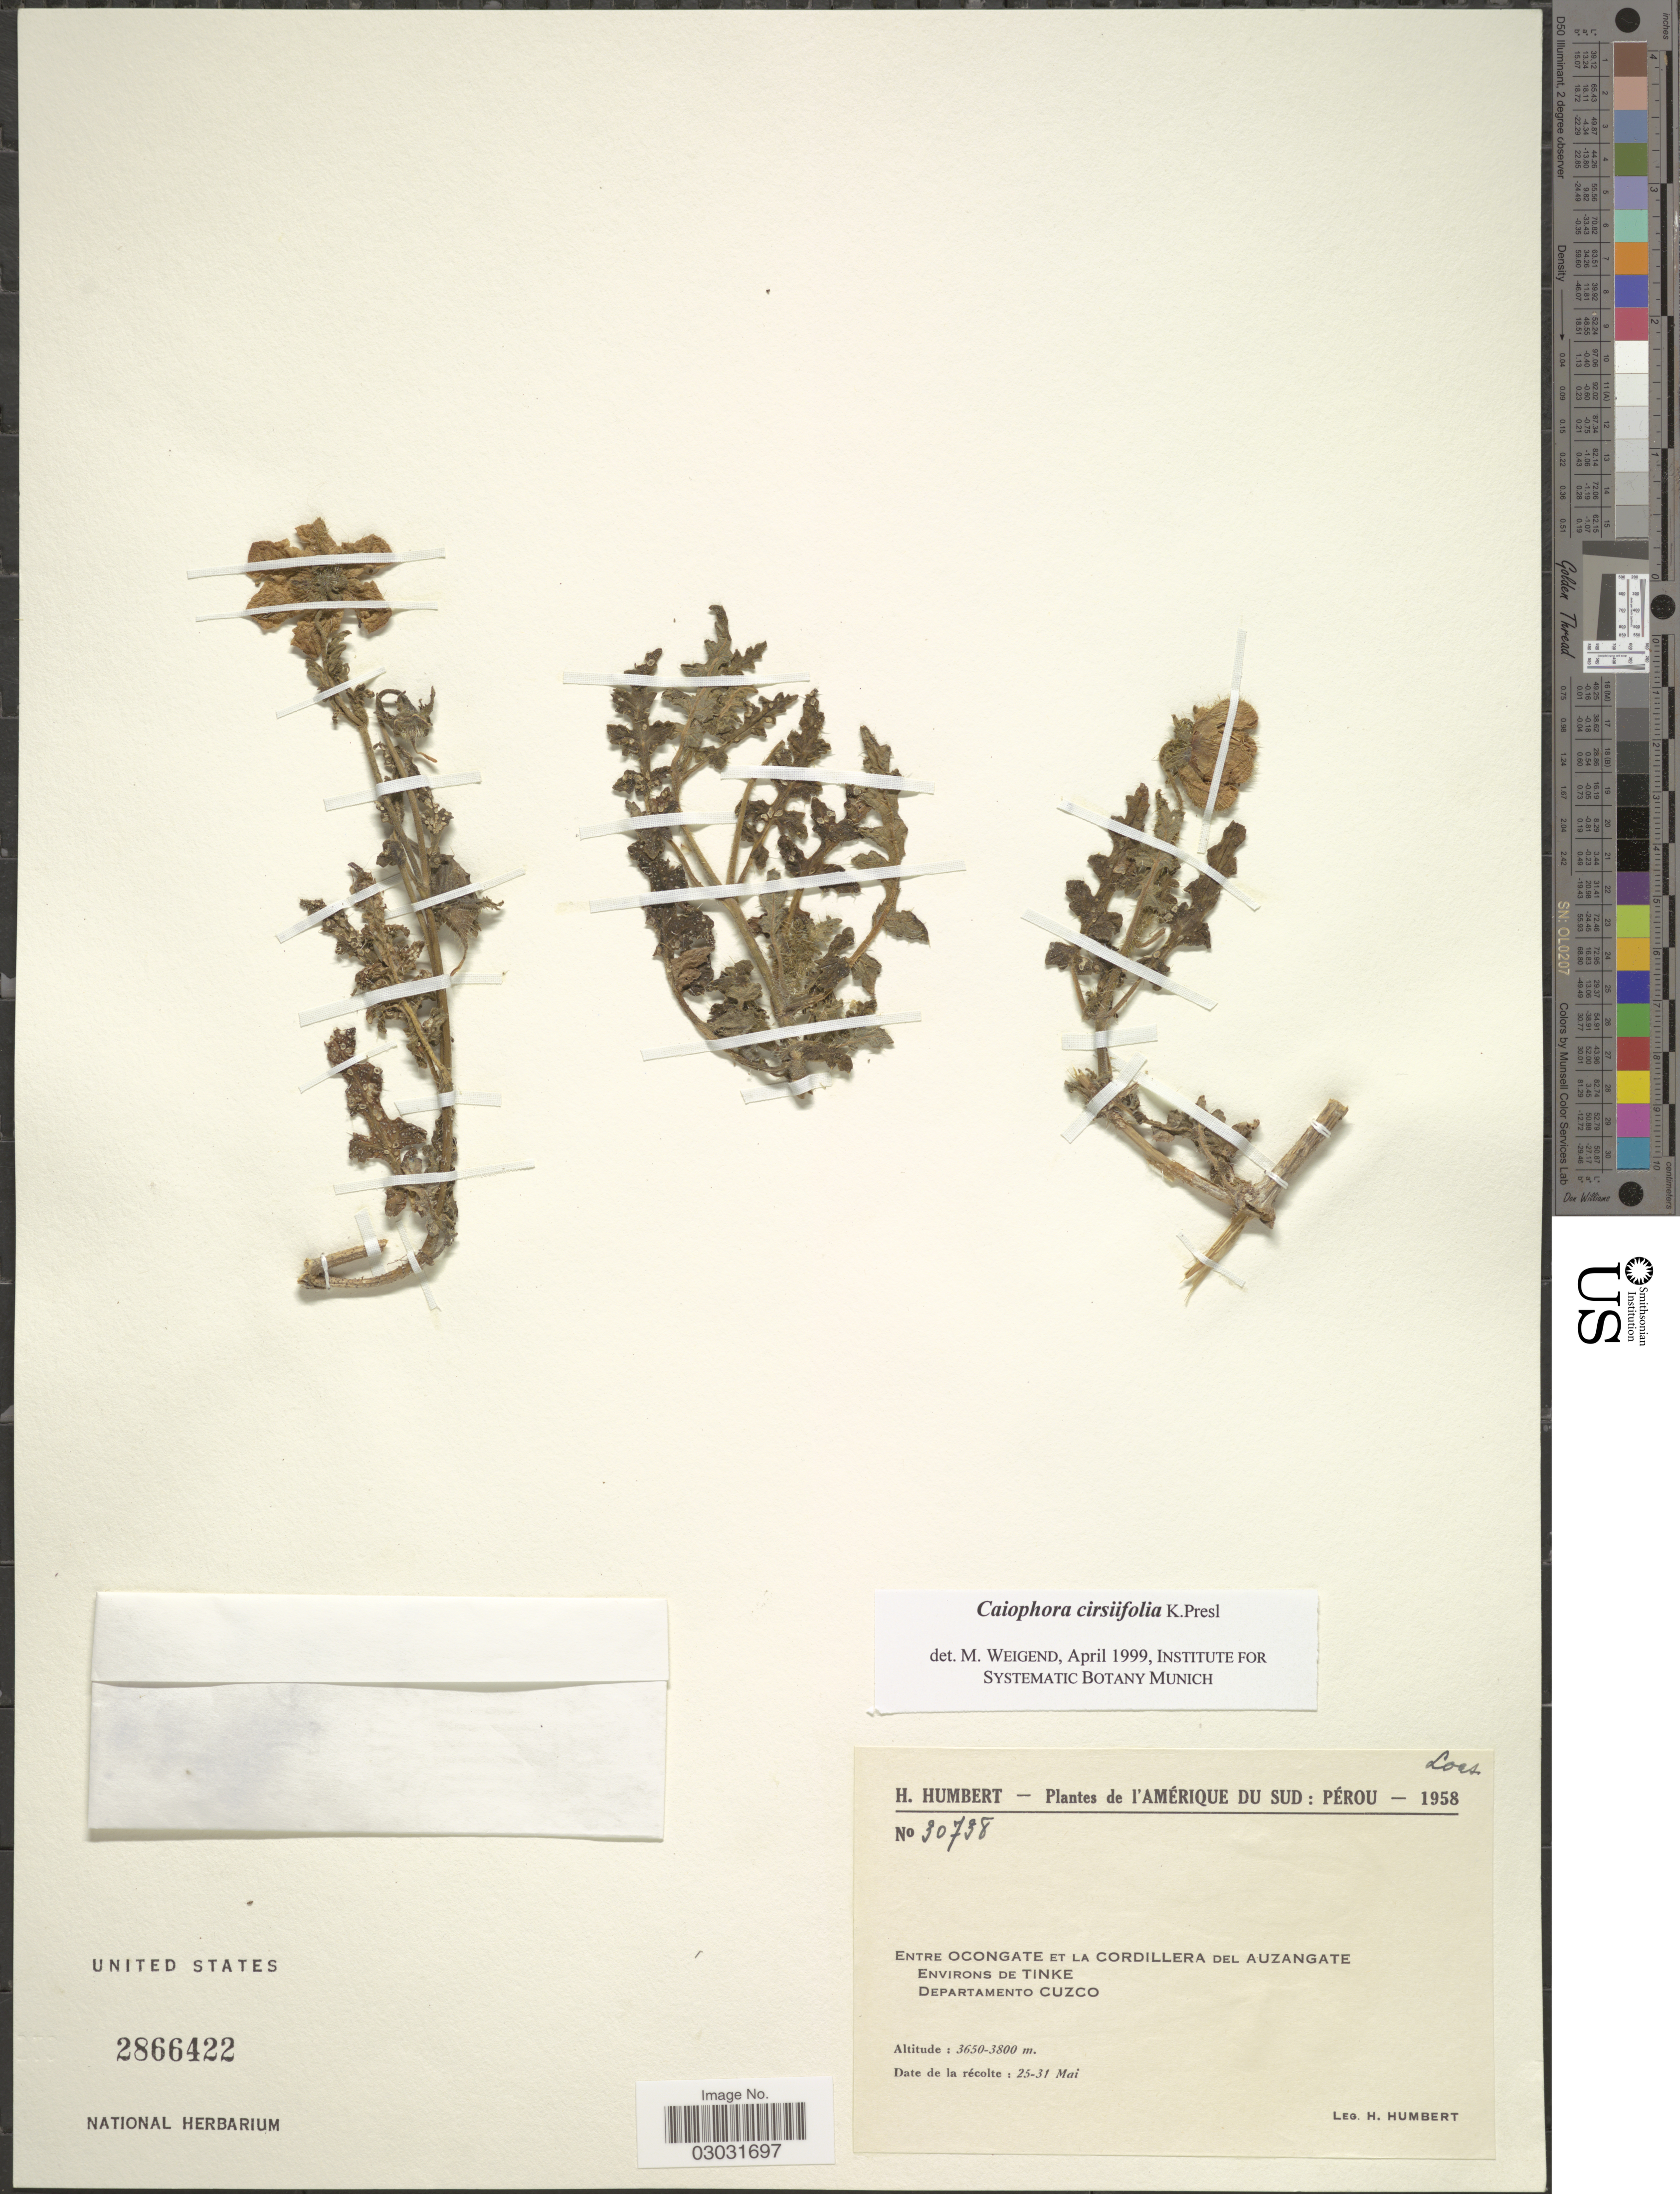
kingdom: Plantae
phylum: Tracheophyta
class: Magnoliopsida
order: Cornales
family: Loasaceae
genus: Caiophora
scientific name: Caiophora cirsiifolia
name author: C. Presl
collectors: H. Humbert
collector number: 30738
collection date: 1958-05-25/1958-05-31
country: Peru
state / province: Cusco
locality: Entre Ocongate et La Cordillera del Auzangate, Environs de Tinke, Departamento Cuzco.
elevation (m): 3650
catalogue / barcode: US 2866422